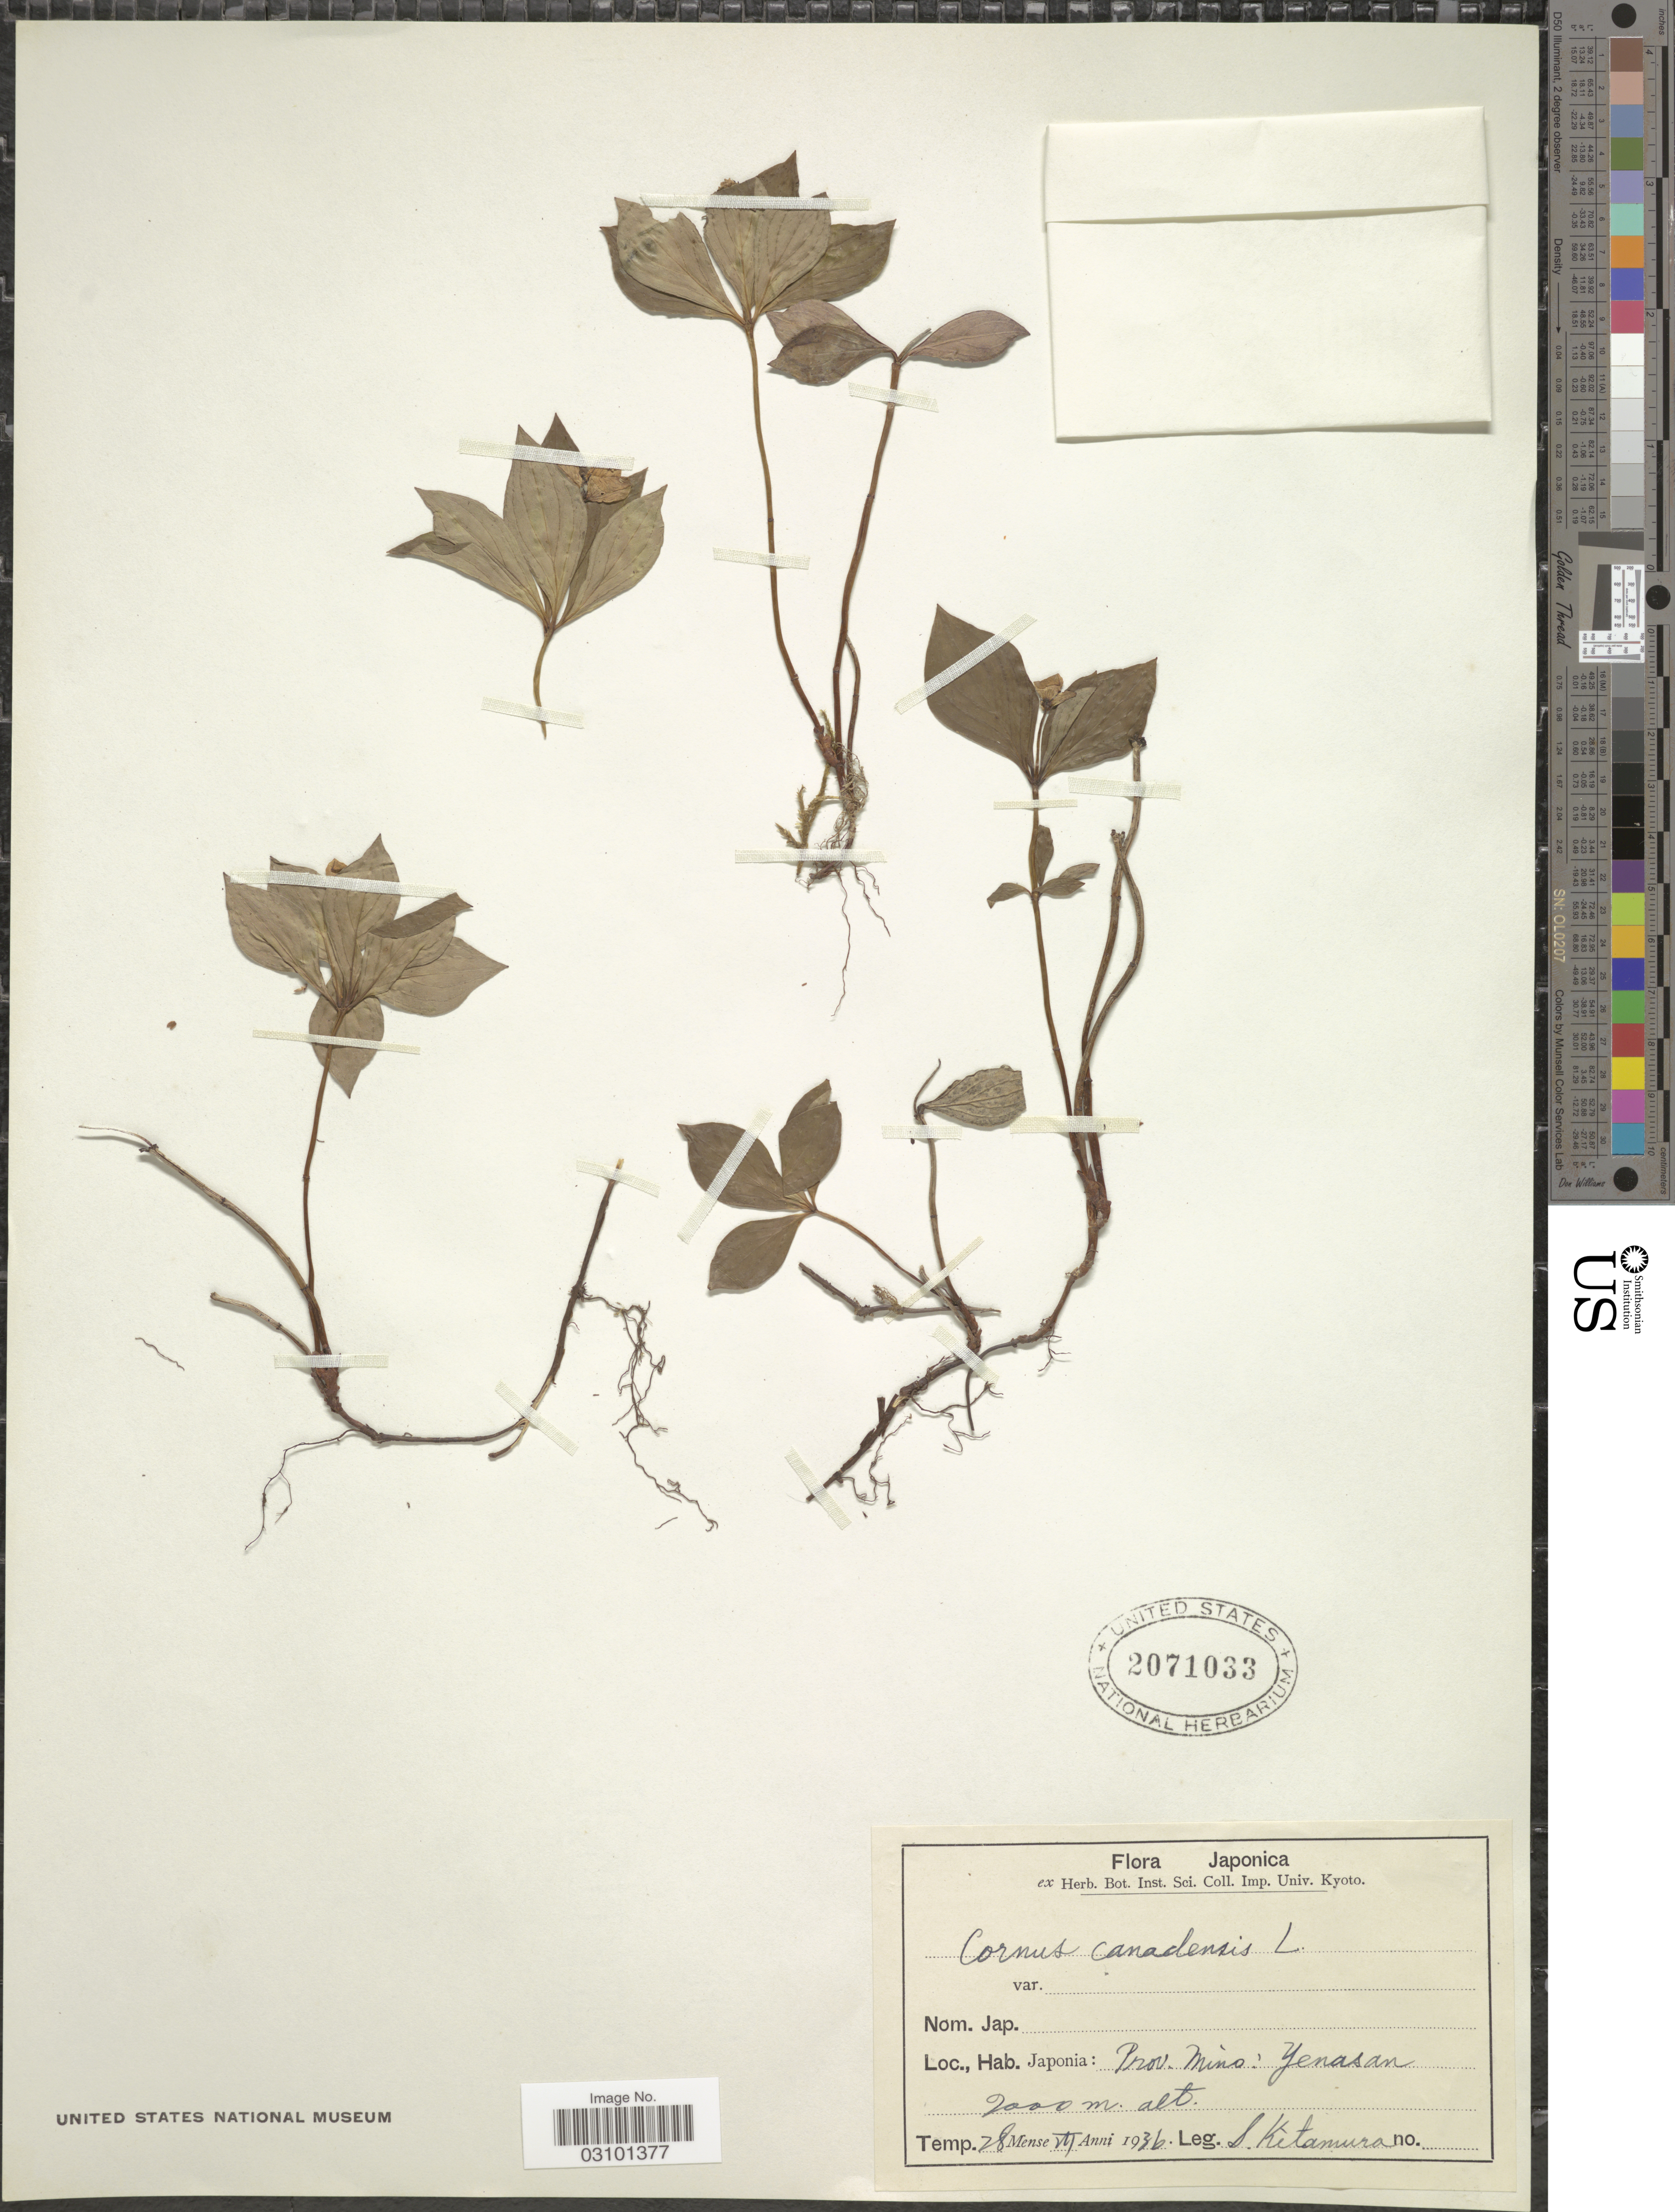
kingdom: Plantae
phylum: Tracheophyta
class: Magnoliopsida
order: Cornales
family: Cornaceae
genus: Cornus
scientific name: Cornus canadensis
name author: L.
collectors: S. Kitamura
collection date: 1936-07-28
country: Japan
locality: Prov. Mino: Yenasan.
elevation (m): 2000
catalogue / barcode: US 2071033